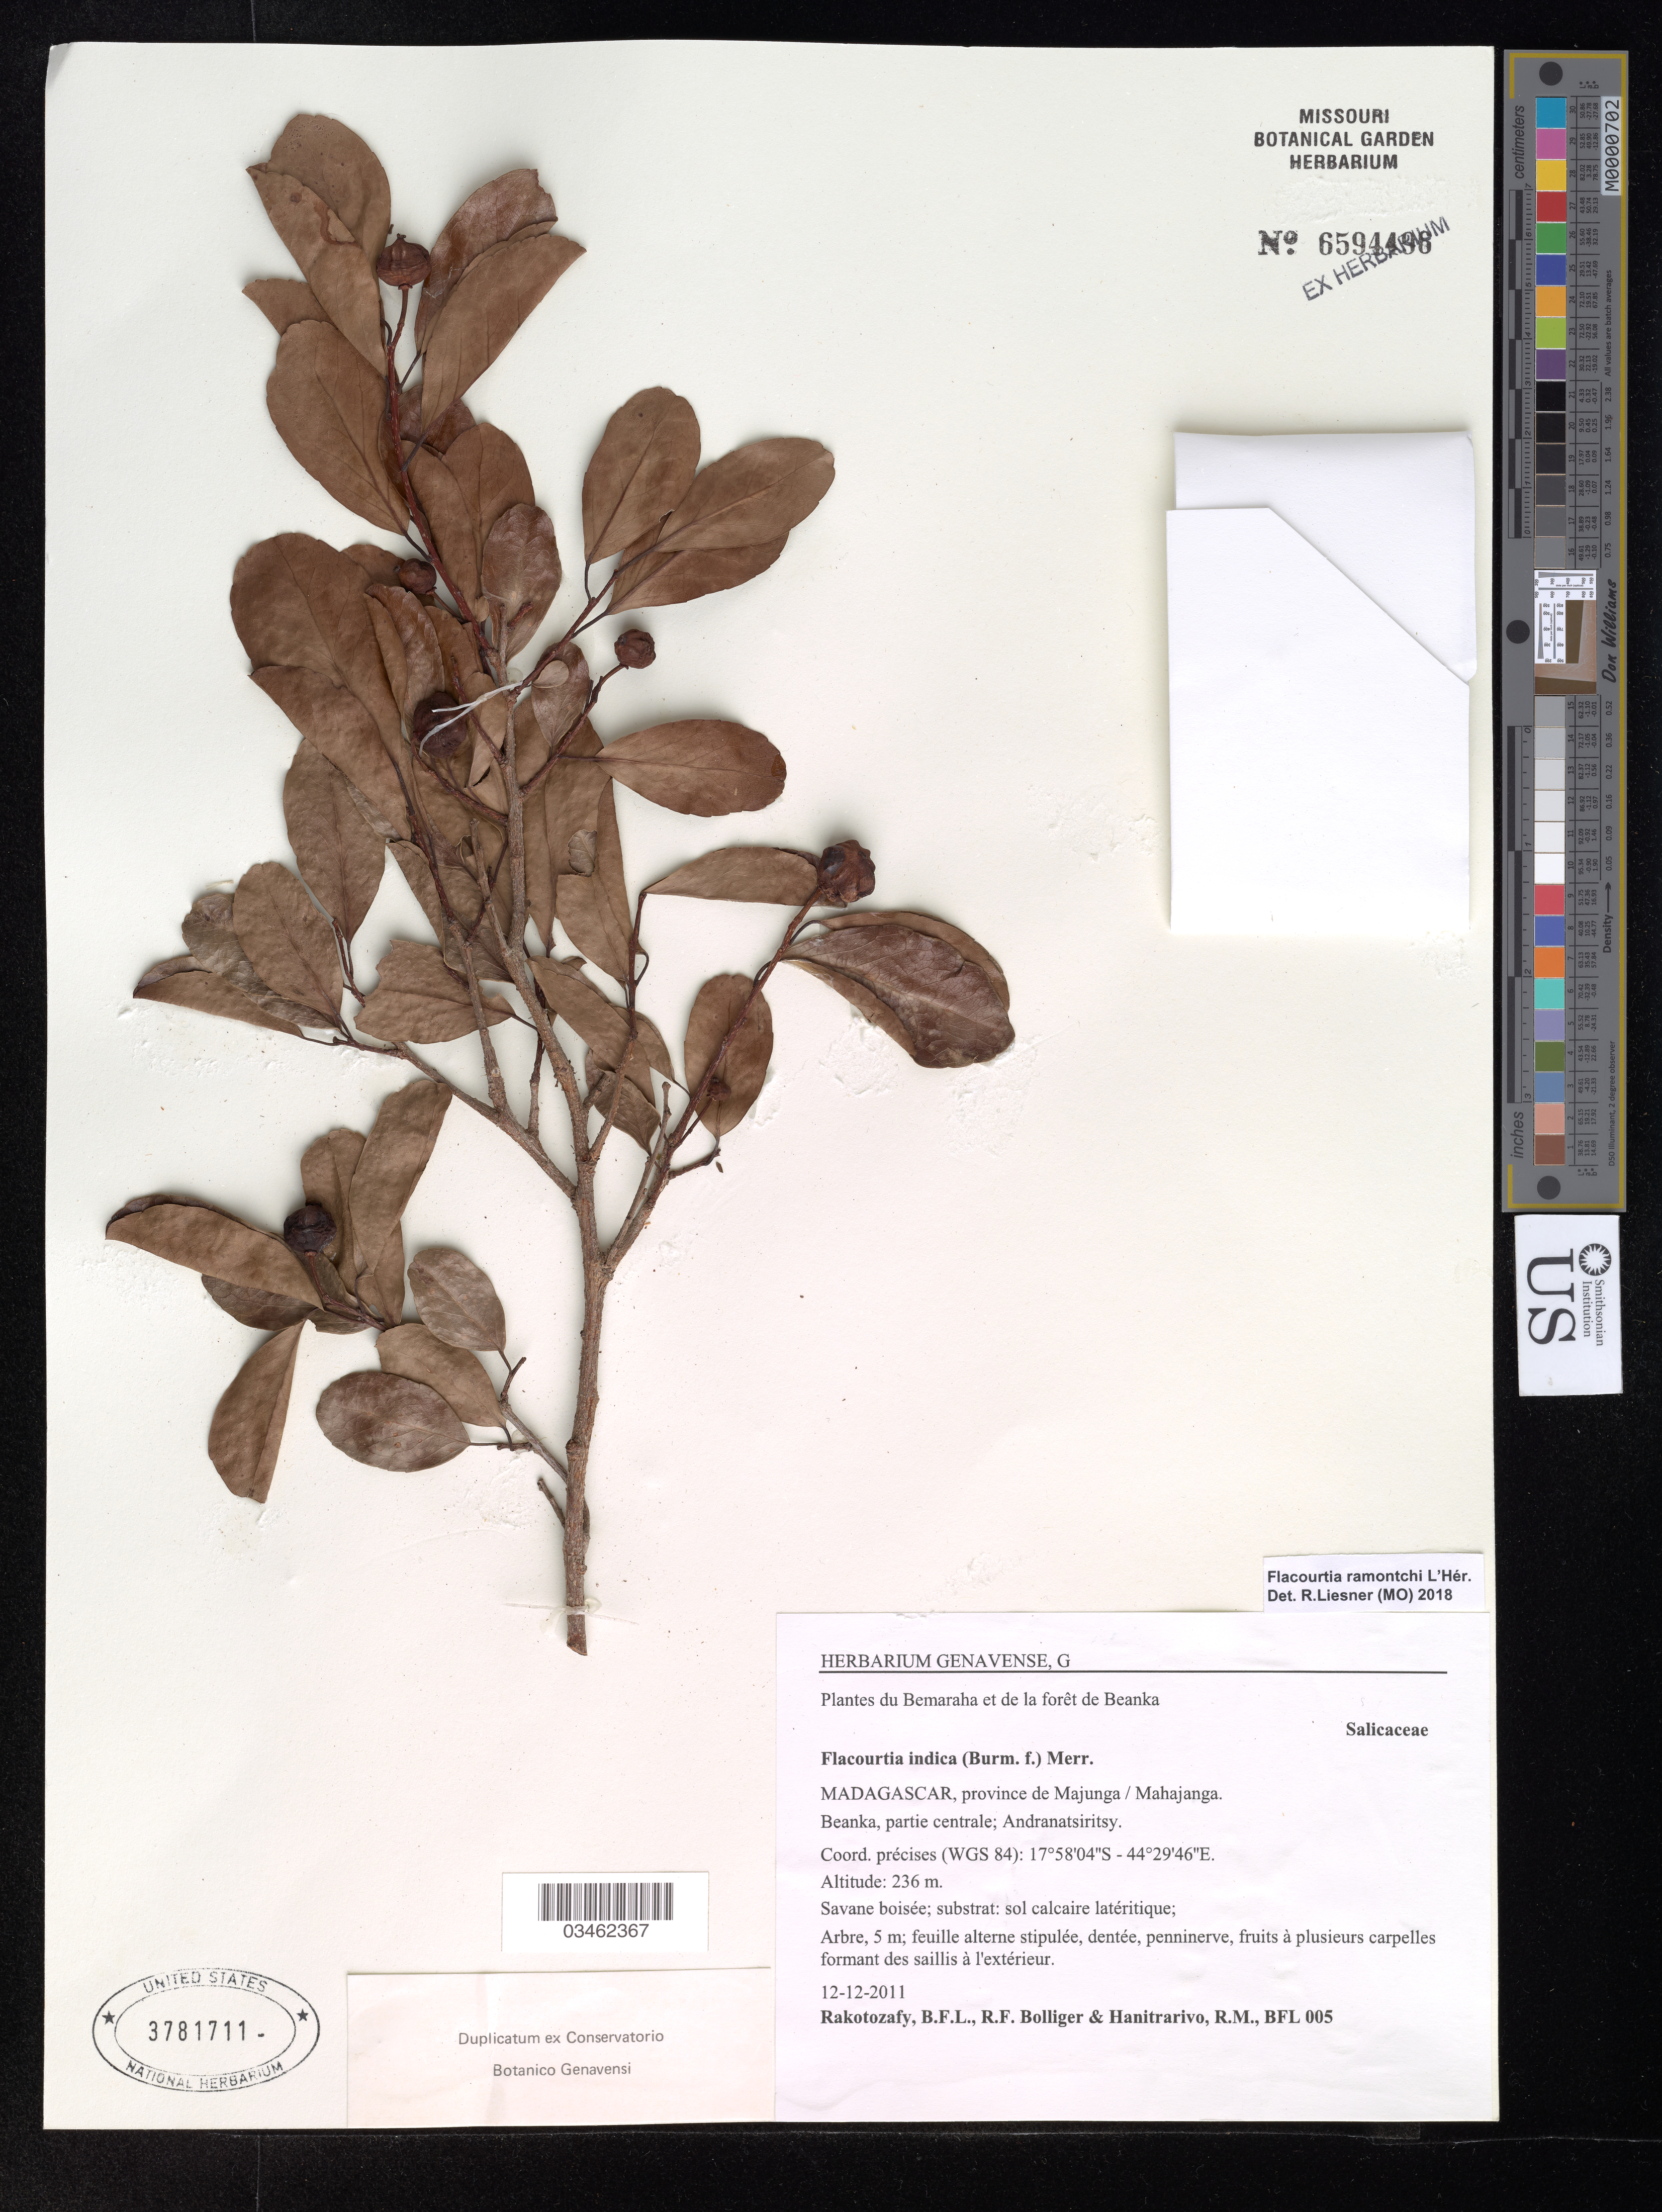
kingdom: Plantae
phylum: Tracheophyta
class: Magnoliopsida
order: Malpighiales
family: Salicaceae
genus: Flacourtia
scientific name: Flacourtia ramontchi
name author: L'Hér.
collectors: B. Rakotozafy, R. Bolliger & R. Hanitrarivo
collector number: BFL 005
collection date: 2011-12-12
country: Madagascar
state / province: Mahajanga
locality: Bemaraha et de la forêt de Beanka. Province de Majunga. (WGS 84).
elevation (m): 236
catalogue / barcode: US 3781711